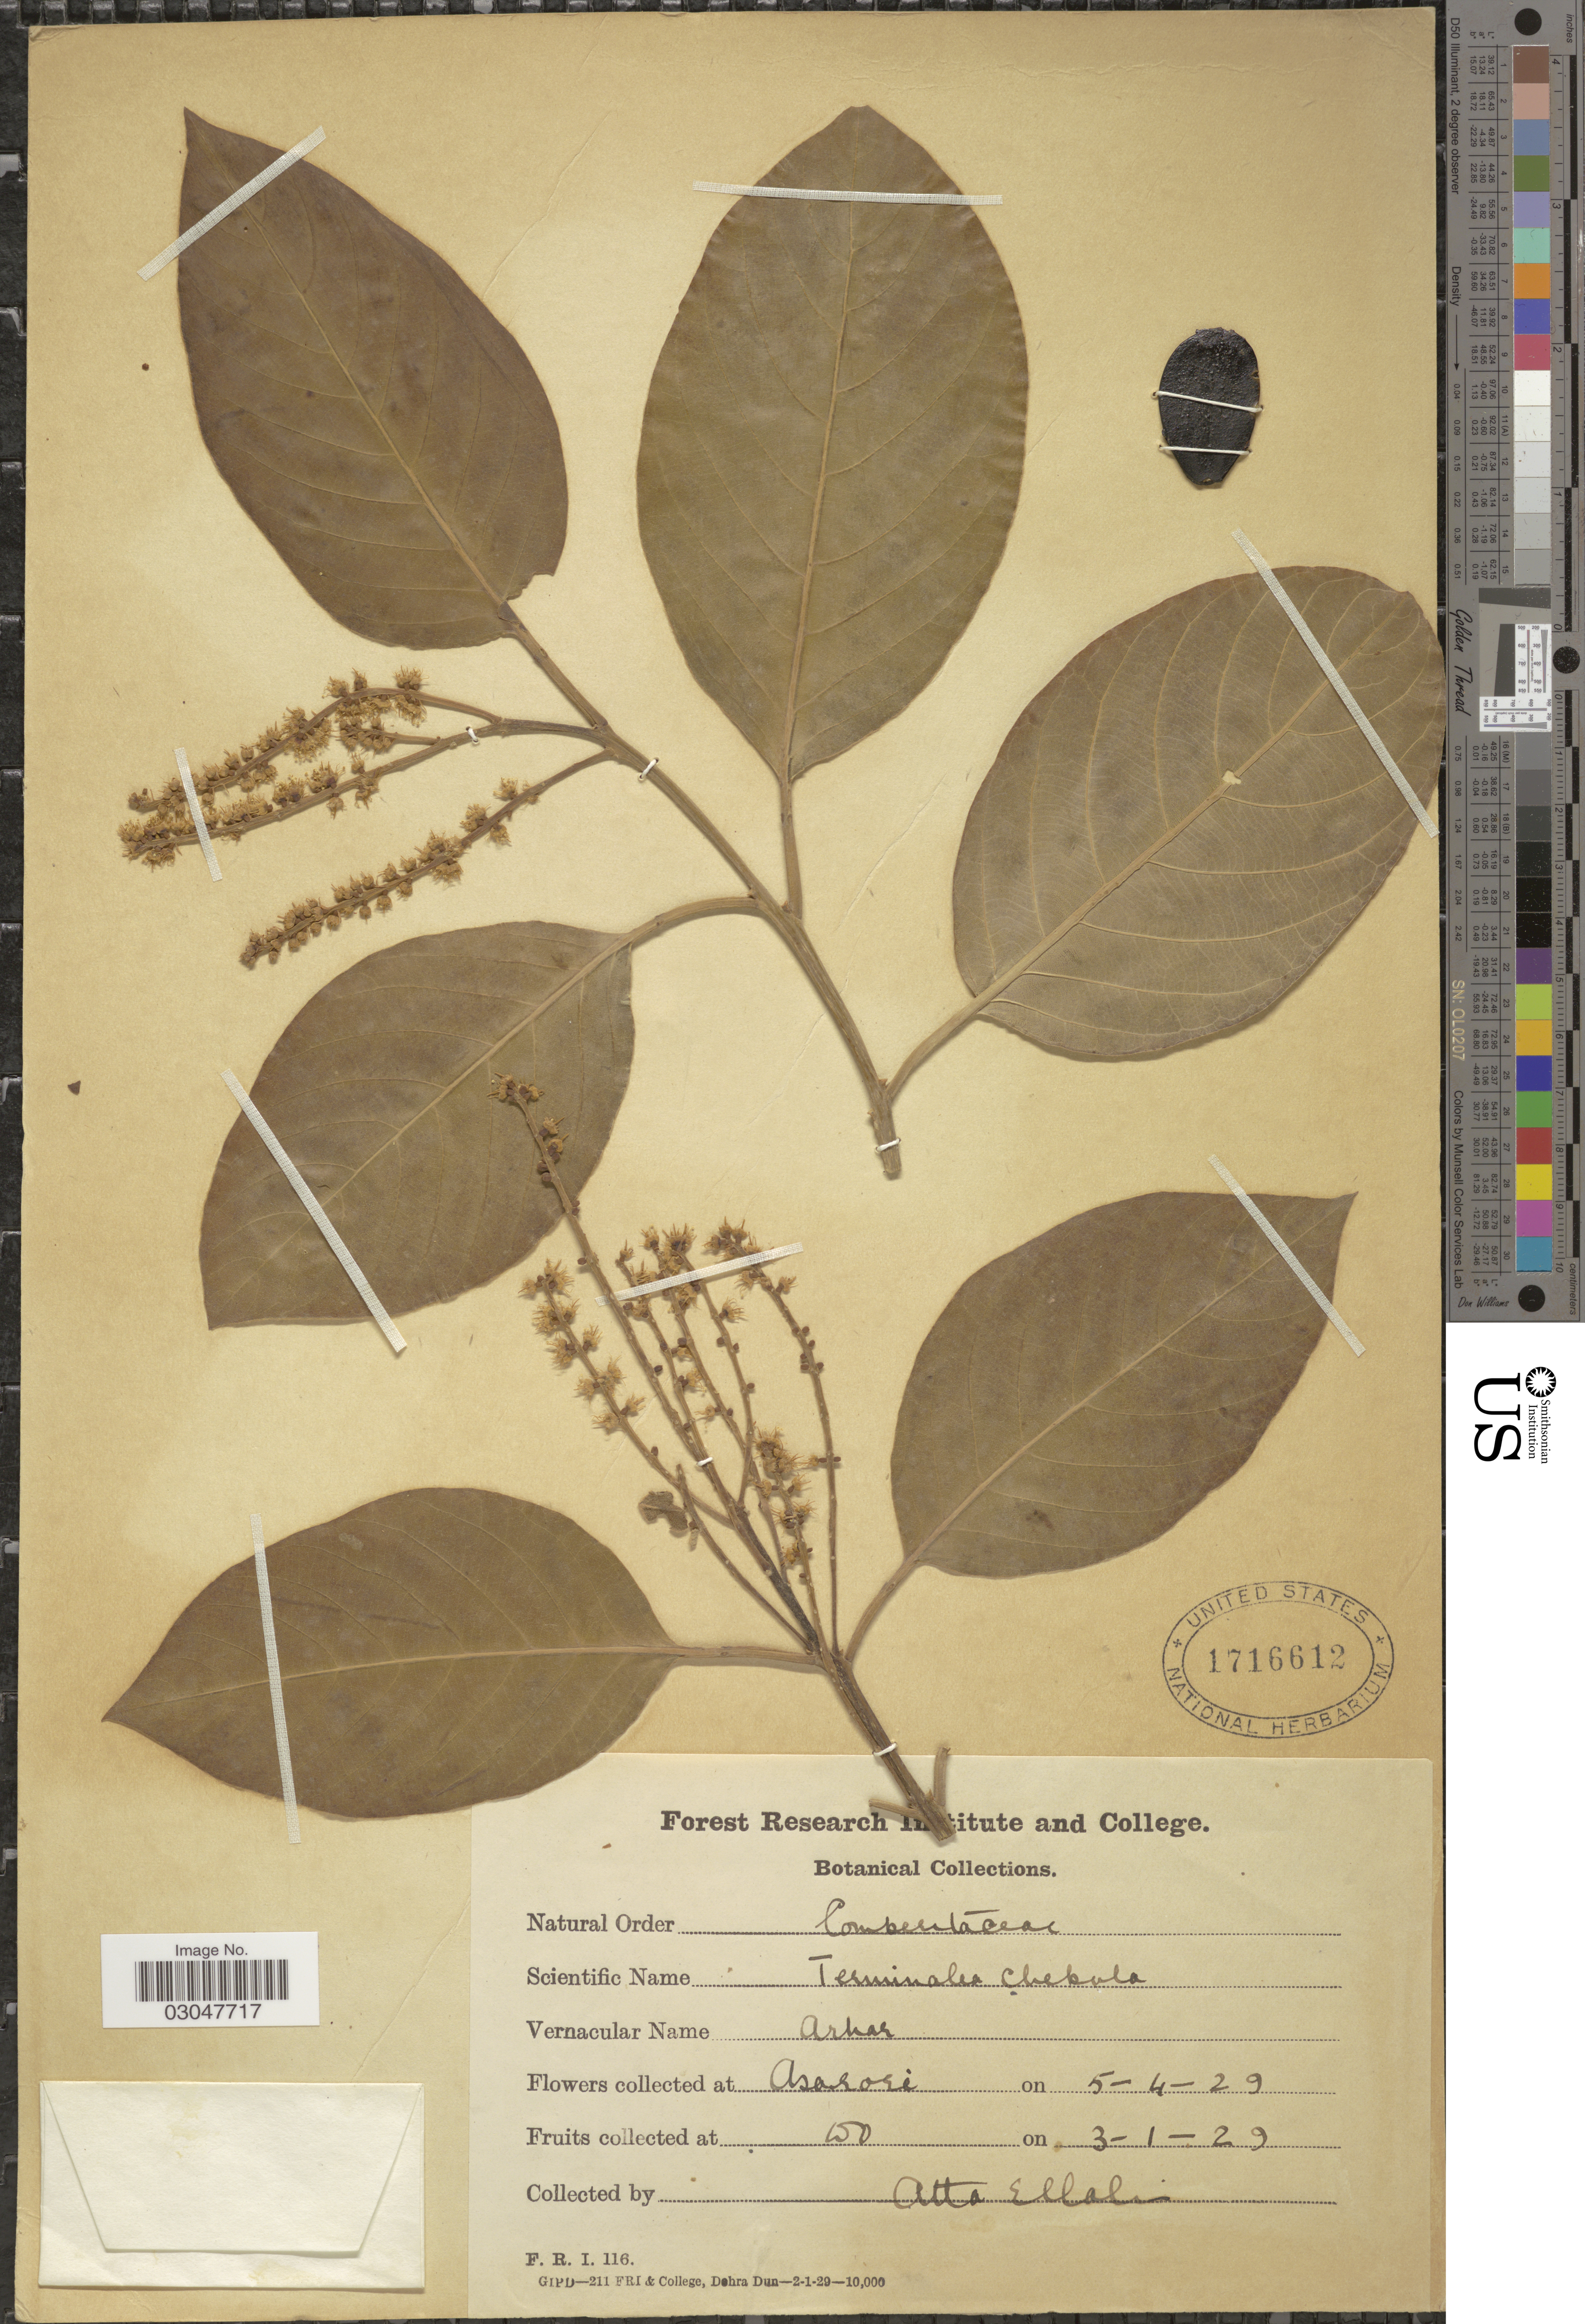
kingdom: Plantae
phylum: Tracheophyta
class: Magnoliopsida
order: Myrtales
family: Combretaceae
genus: Terminalia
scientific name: Terminalia chebula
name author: Retz.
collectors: A. Ellali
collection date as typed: Transcribed d/m/y: 3/1/29 to 5/4/29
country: India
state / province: Uttarakhand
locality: Asarori.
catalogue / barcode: US 1716612